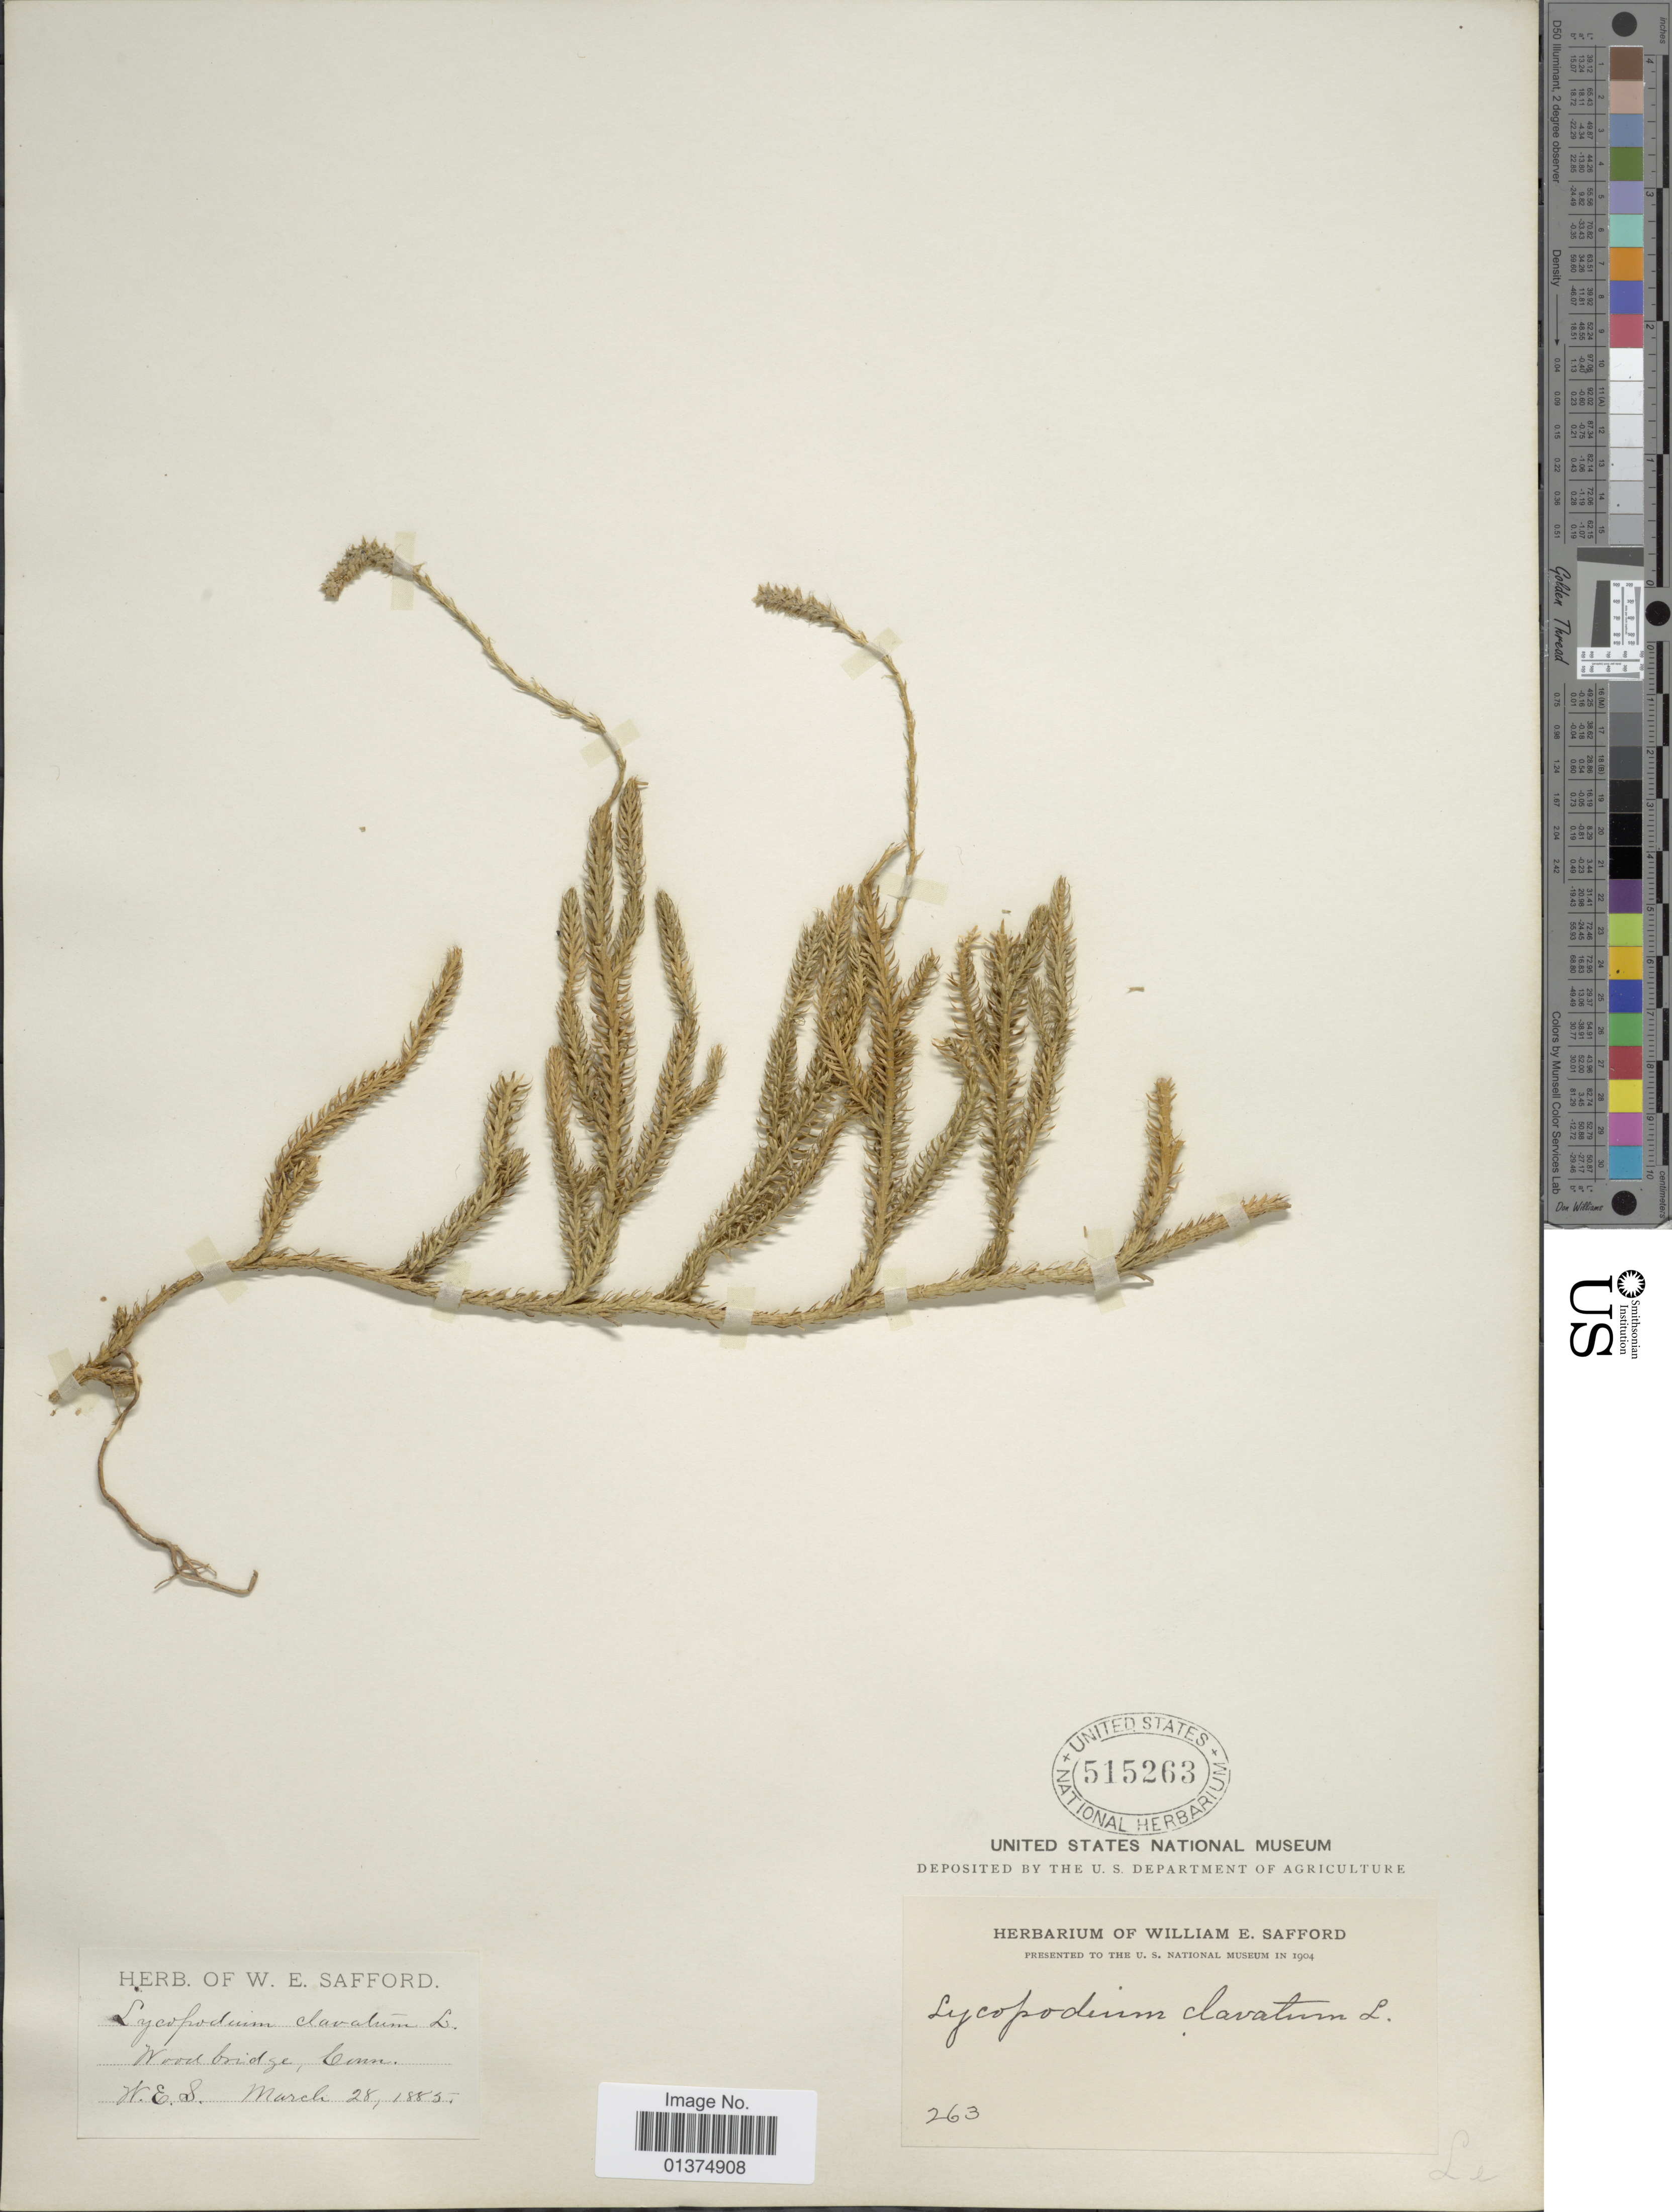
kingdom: Plantae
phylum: Tracheophyta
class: Lycopodiopsida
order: Lycopodiales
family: Lycopodiaceae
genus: Lycopodium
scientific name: Lycopodium lagopus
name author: Zinserl. ex Kuzen.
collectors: W. E. Safford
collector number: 263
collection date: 1885-03-28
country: United States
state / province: Connecticut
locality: Woodbridge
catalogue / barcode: US 515263